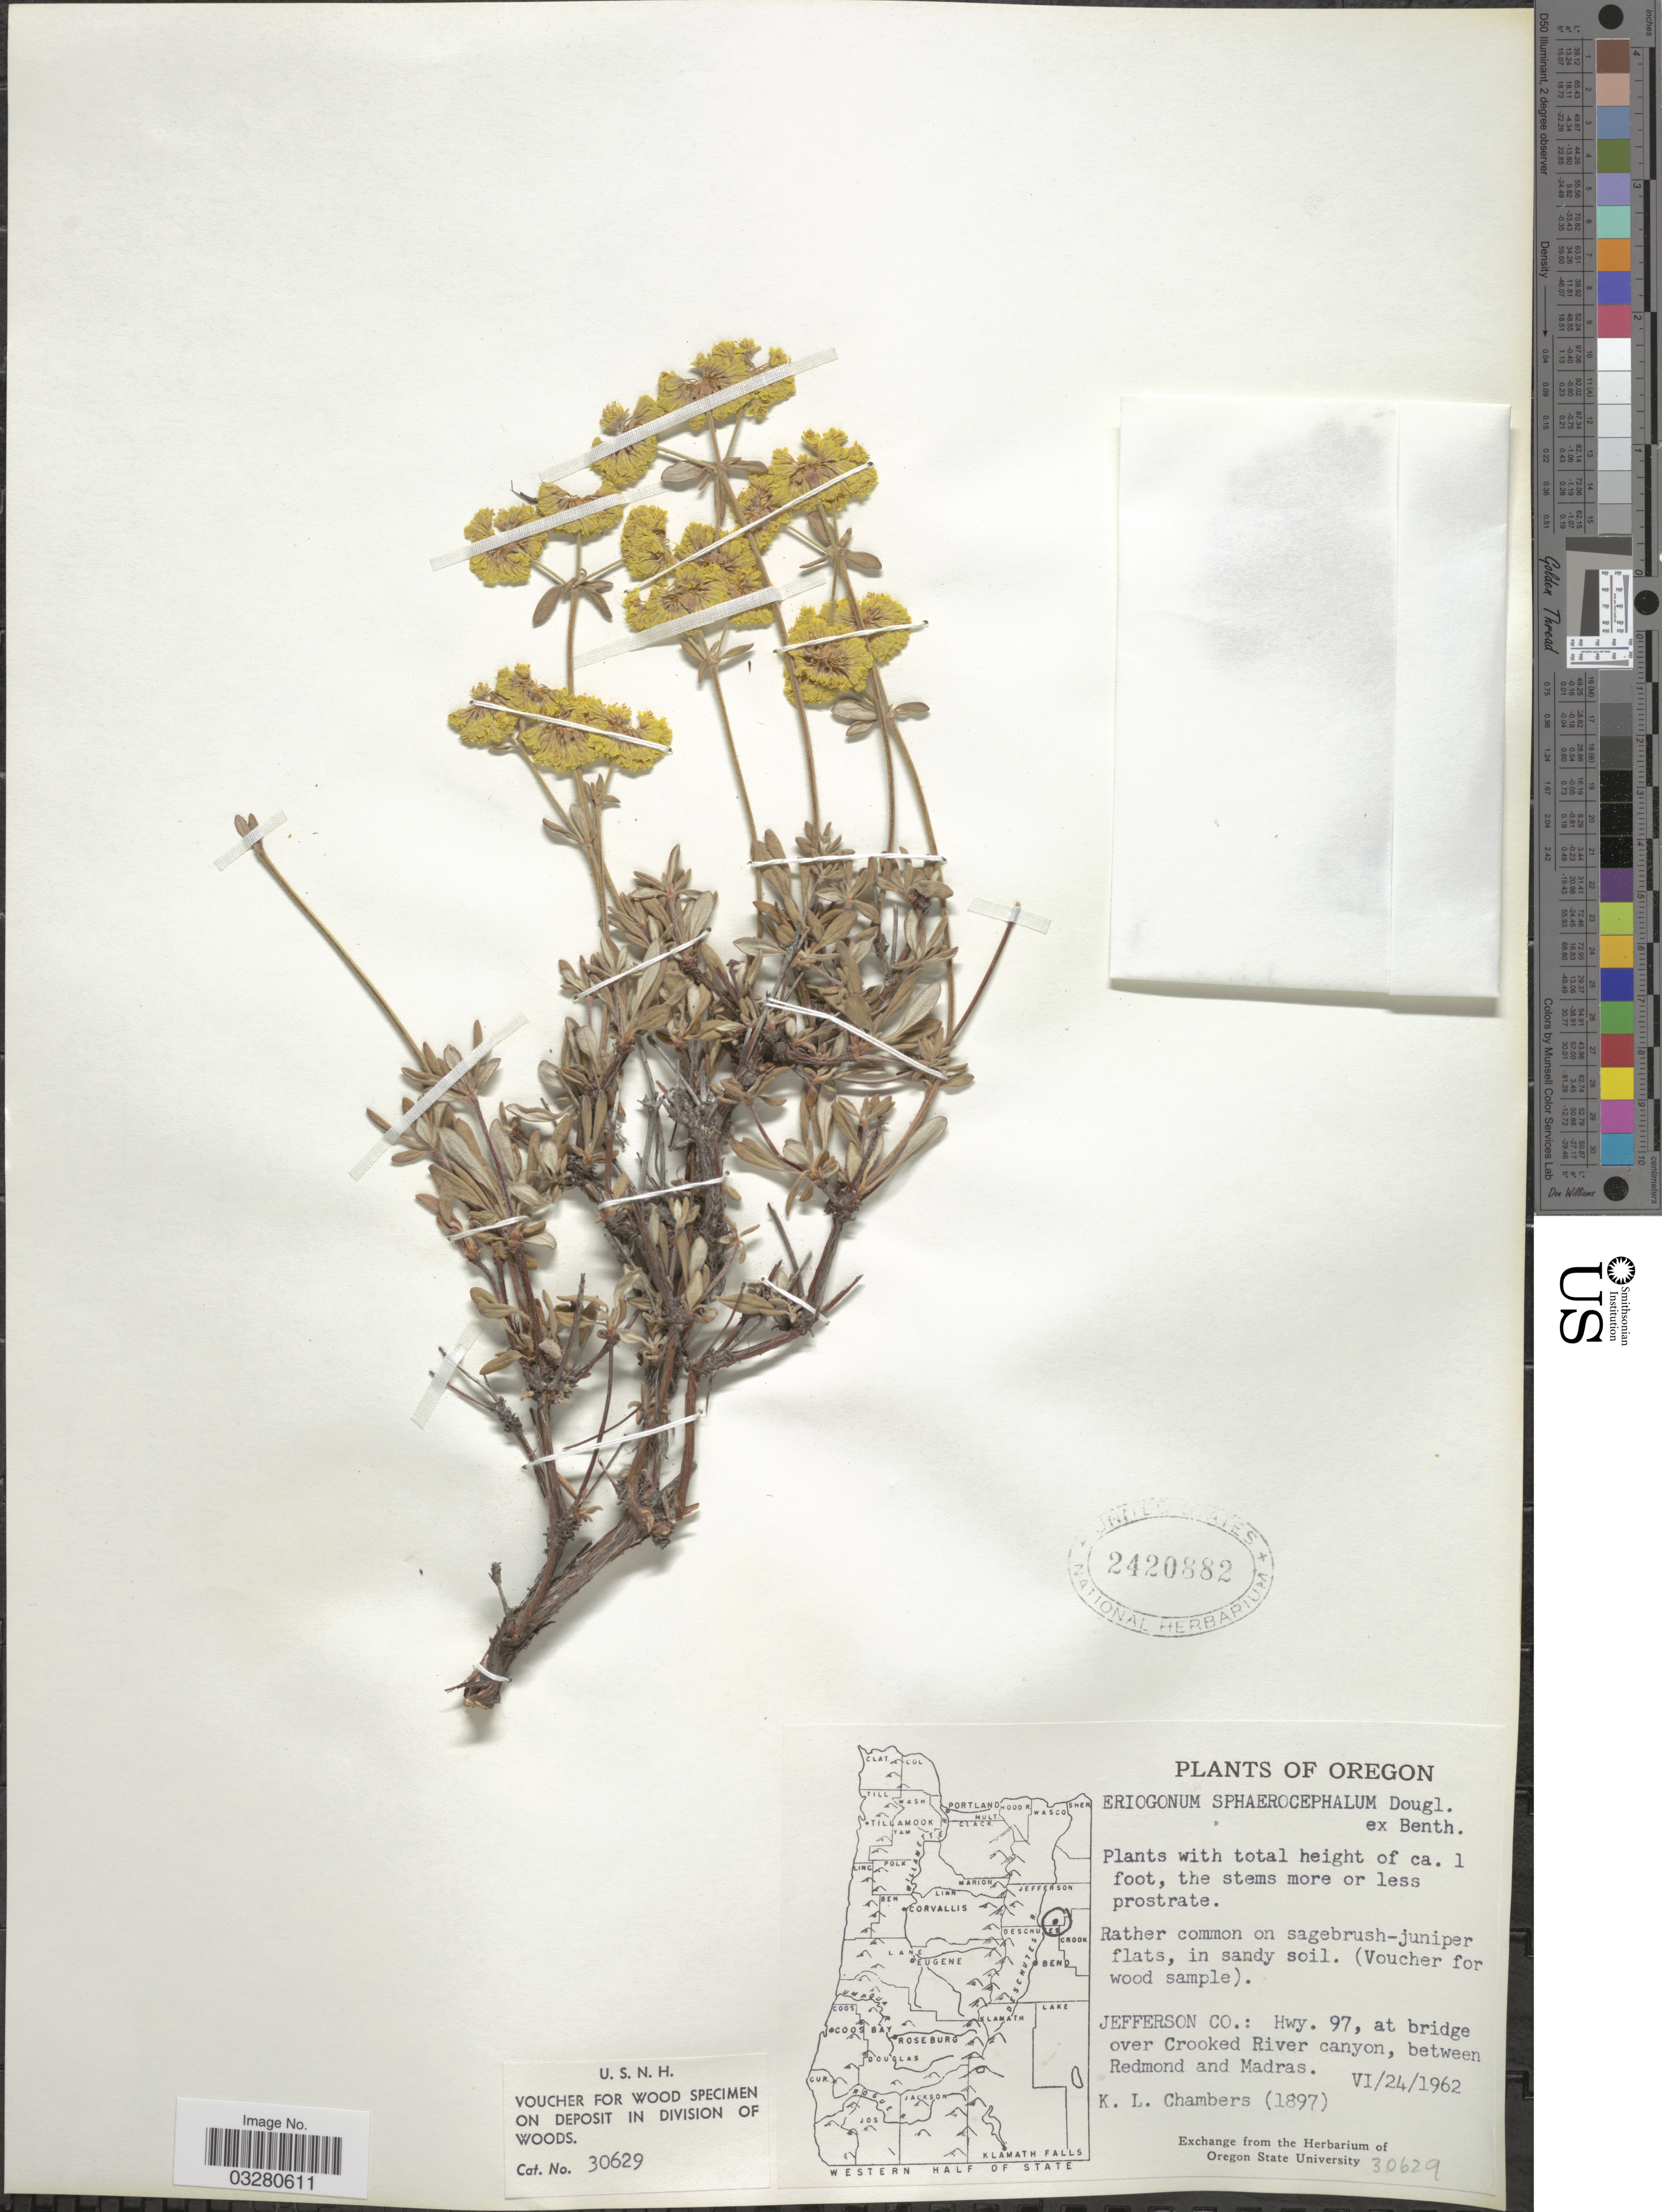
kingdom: Plantae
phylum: Tracheophyta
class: Magnoliopsida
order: Caryophyllales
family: Polygonaceae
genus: Eriogonum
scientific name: Eriogonum sphaerocephalum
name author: Benth. & Douglas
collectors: K. Chambers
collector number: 1897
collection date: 1962-06-24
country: United States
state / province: Oregon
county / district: Jefferson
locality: Jefferson Co.: Hwy. 97, at bridge over Crooked River canyon, between Redmond and Madras.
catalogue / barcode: US 2420882